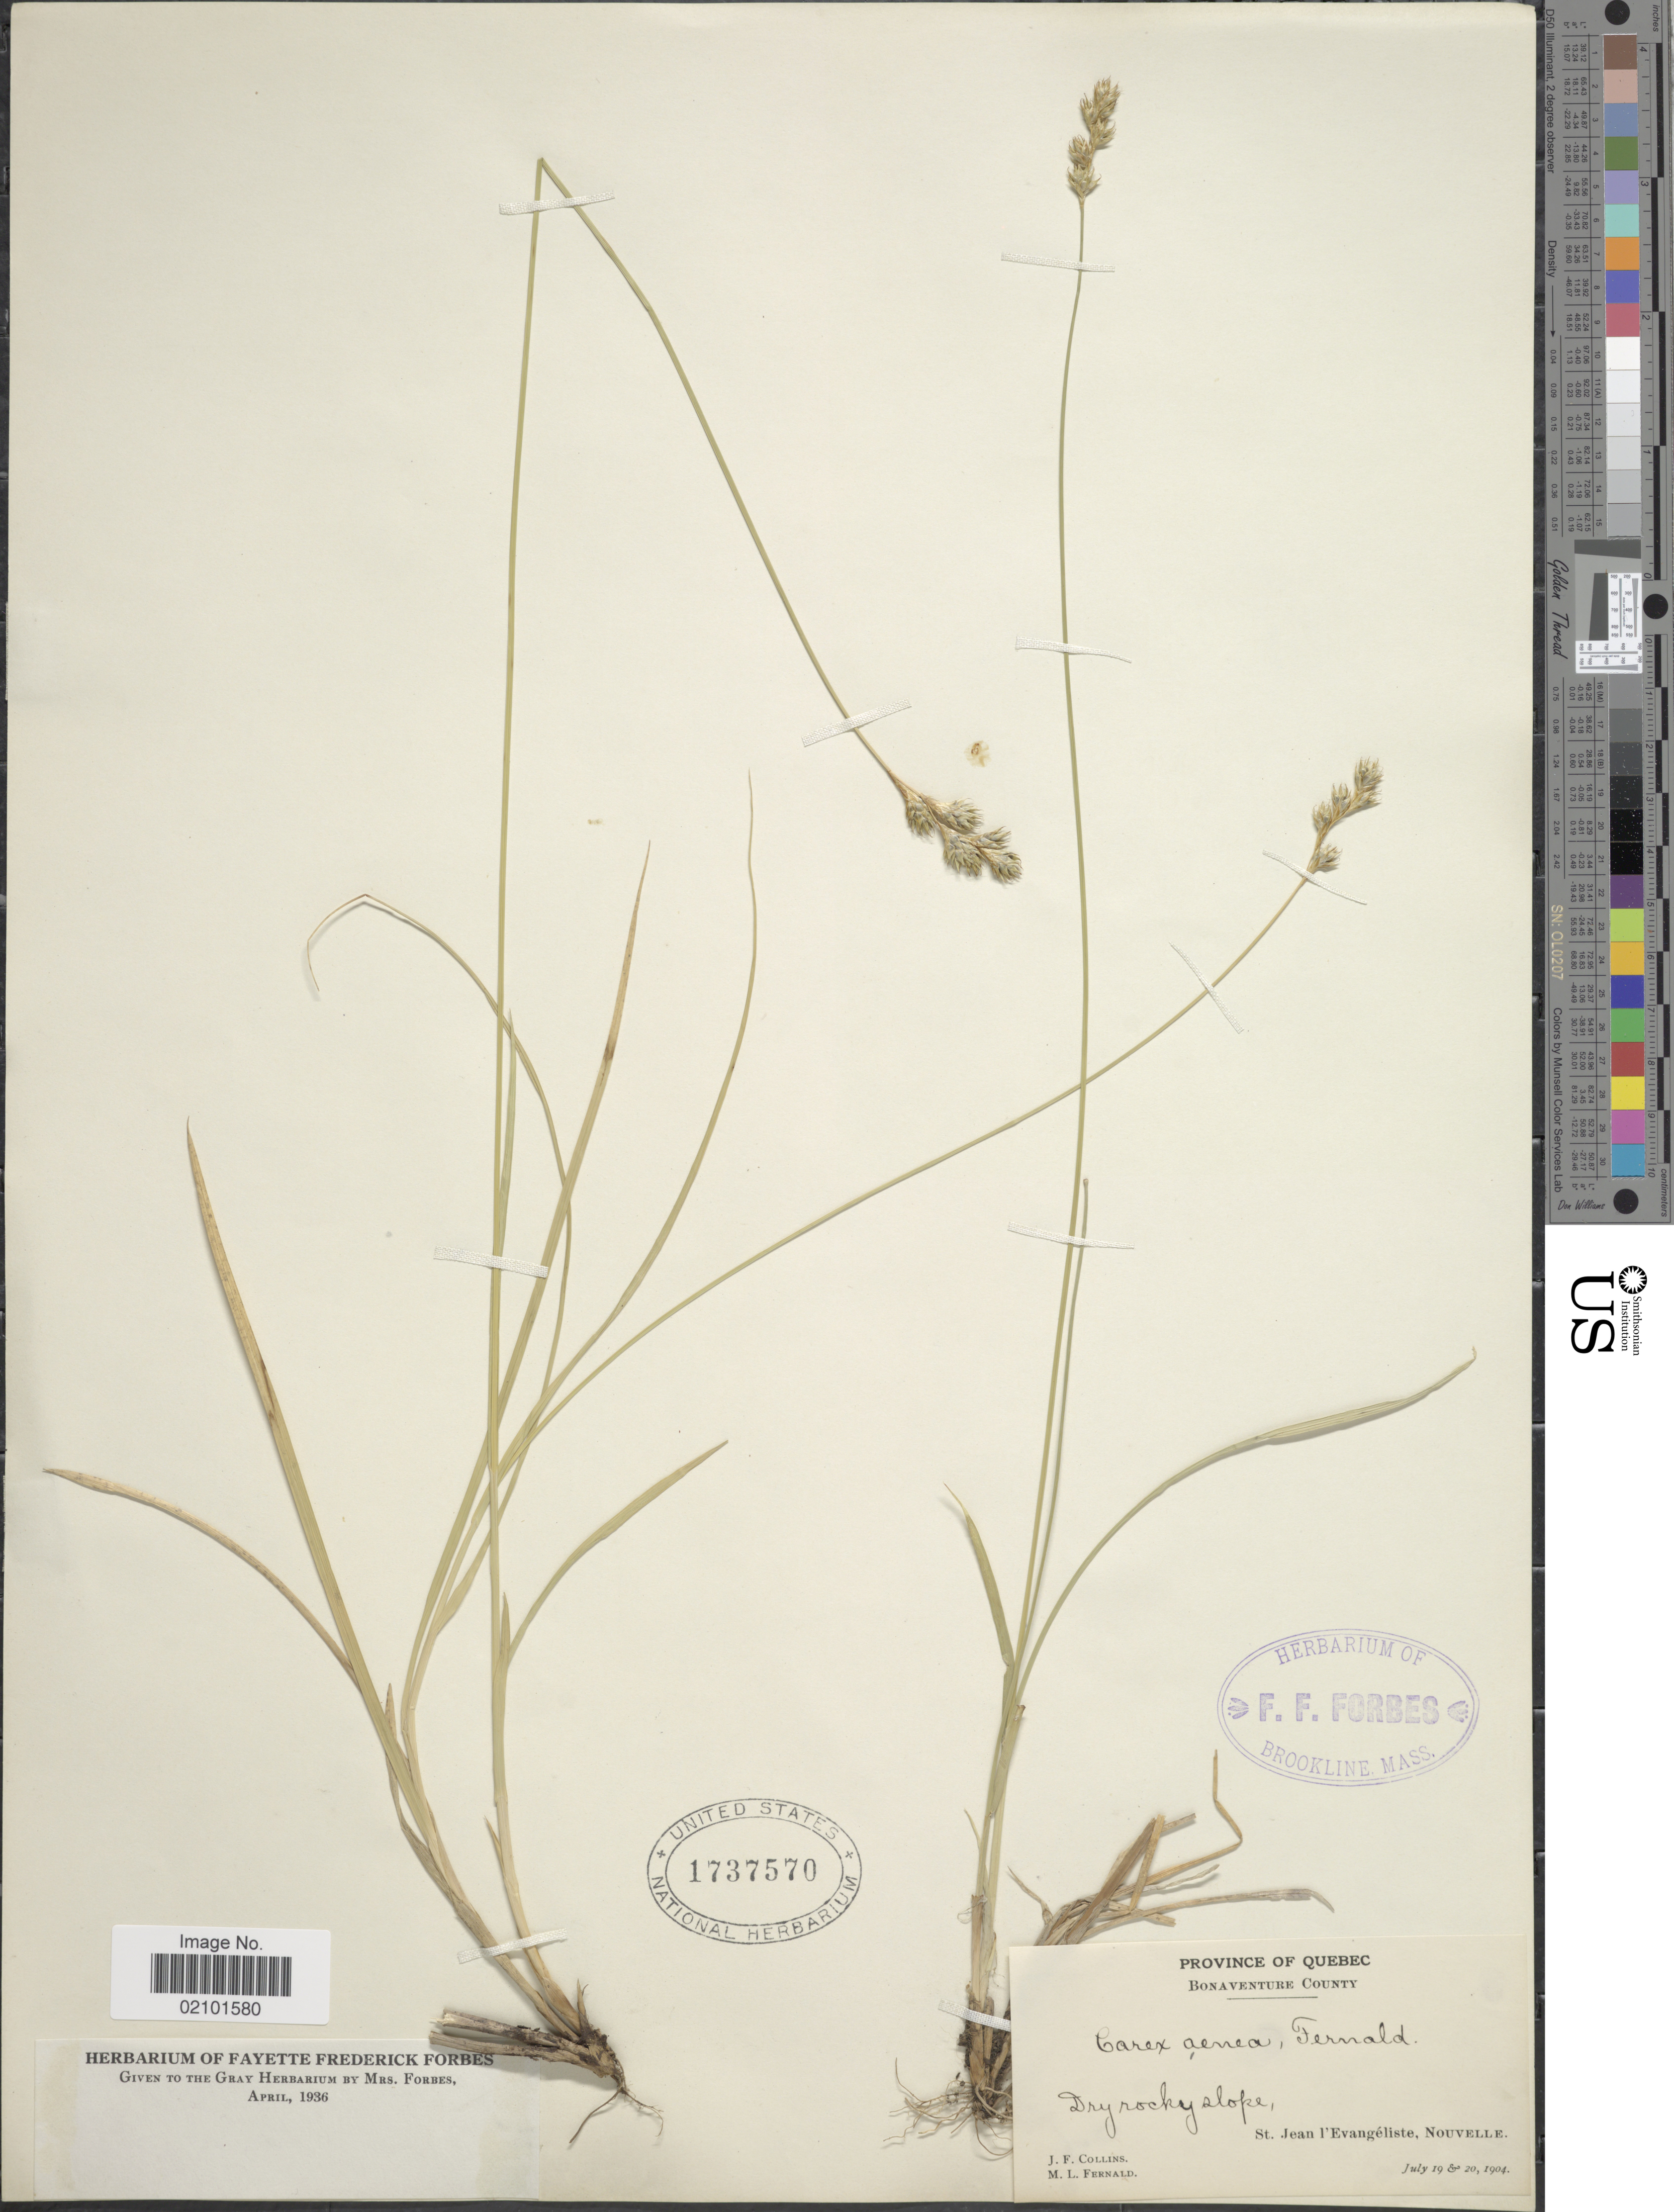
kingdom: Plantae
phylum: Tracheophyta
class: Liliopsida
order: Poales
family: Cyperaceae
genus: Carex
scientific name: Carex foenea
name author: Willd.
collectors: J. Collins & M. L. Fernald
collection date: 1904-07-19/1904-07-20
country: Canada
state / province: Quebec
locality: Bonaventura County. St. Jean l'Evangeliste, Nouvelle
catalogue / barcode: US 1737570